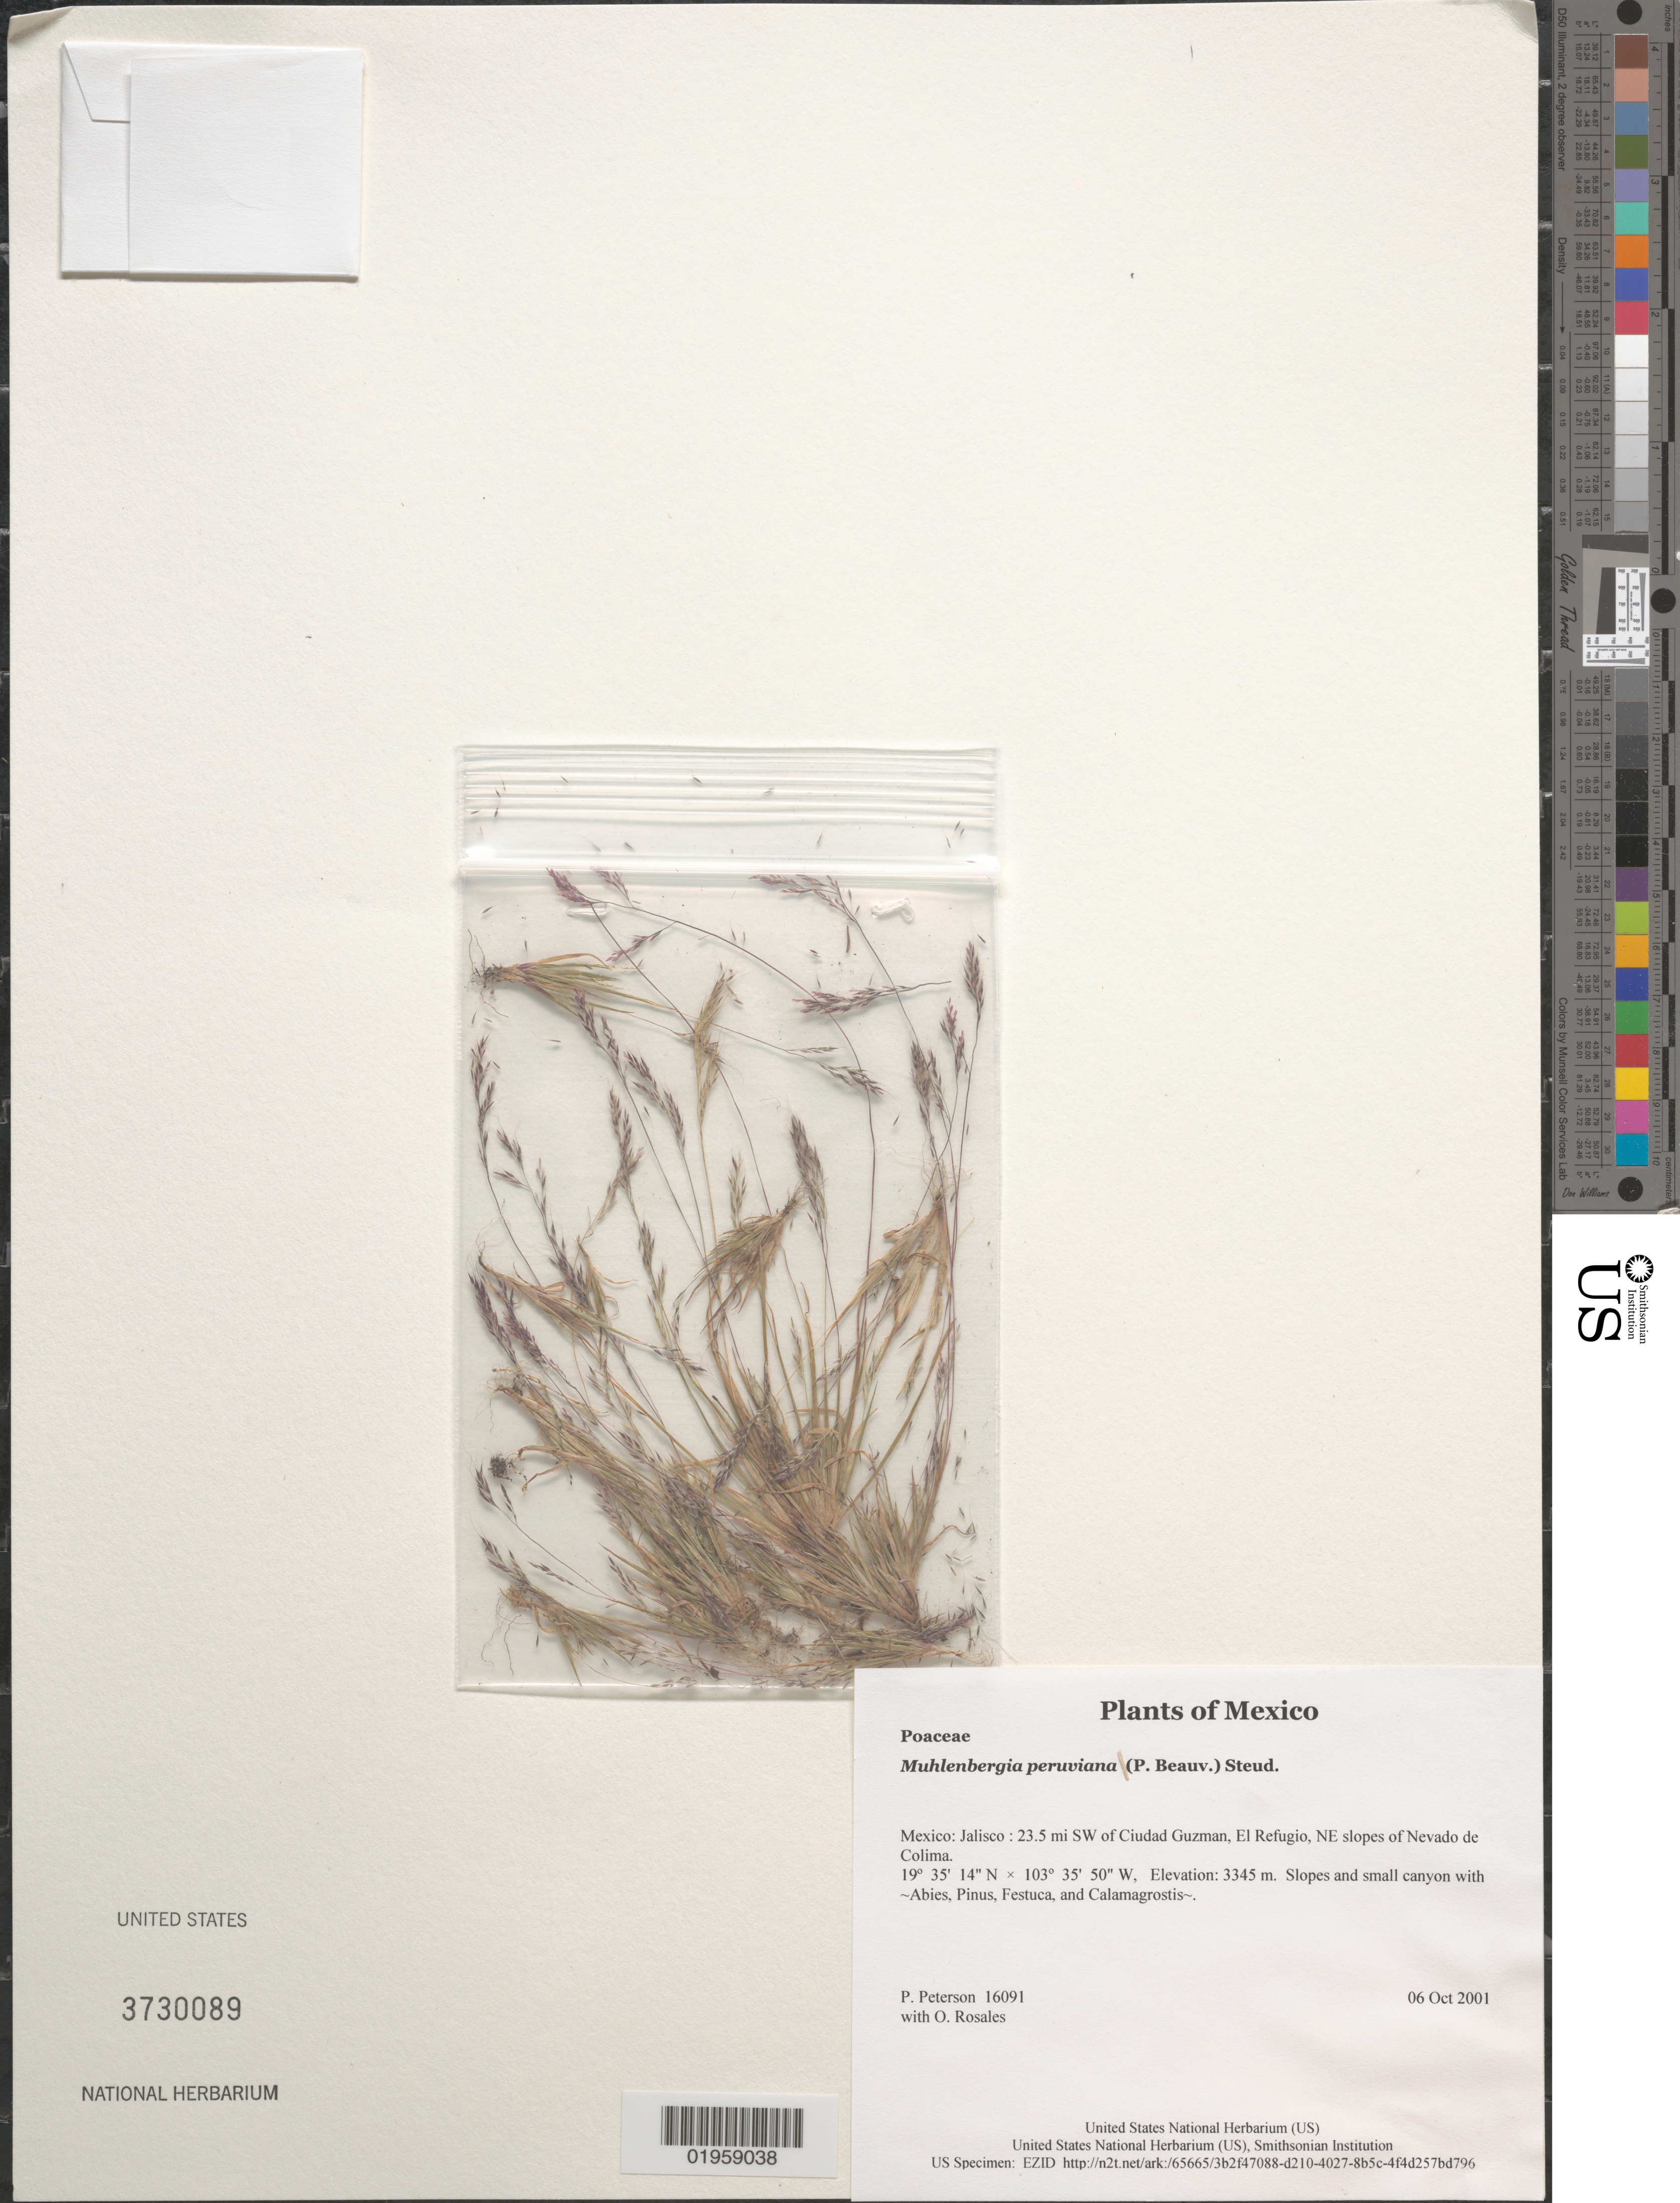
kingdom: Plantae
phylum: Tracheophyta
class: Liliopsida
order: Poales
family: Poaceae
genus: Muhlenbergia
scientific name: Muhlenbergia peruviana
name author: (P. Beauv.) Steud.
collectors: P. M. Peterson & O. Rosales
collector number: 16091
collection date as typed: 06 Oct 2001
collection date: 2001-10-06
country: Mexico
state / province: Jalisco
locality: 23.5 mi SW of Ciudad Guzman, El Refugio, NE slopes of Nevado de Colima.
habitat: Slopes and small canyon with ~Abies, Pinus, Festuca, and Calamagrostis~.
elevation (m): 3345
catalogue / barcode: US 3730089